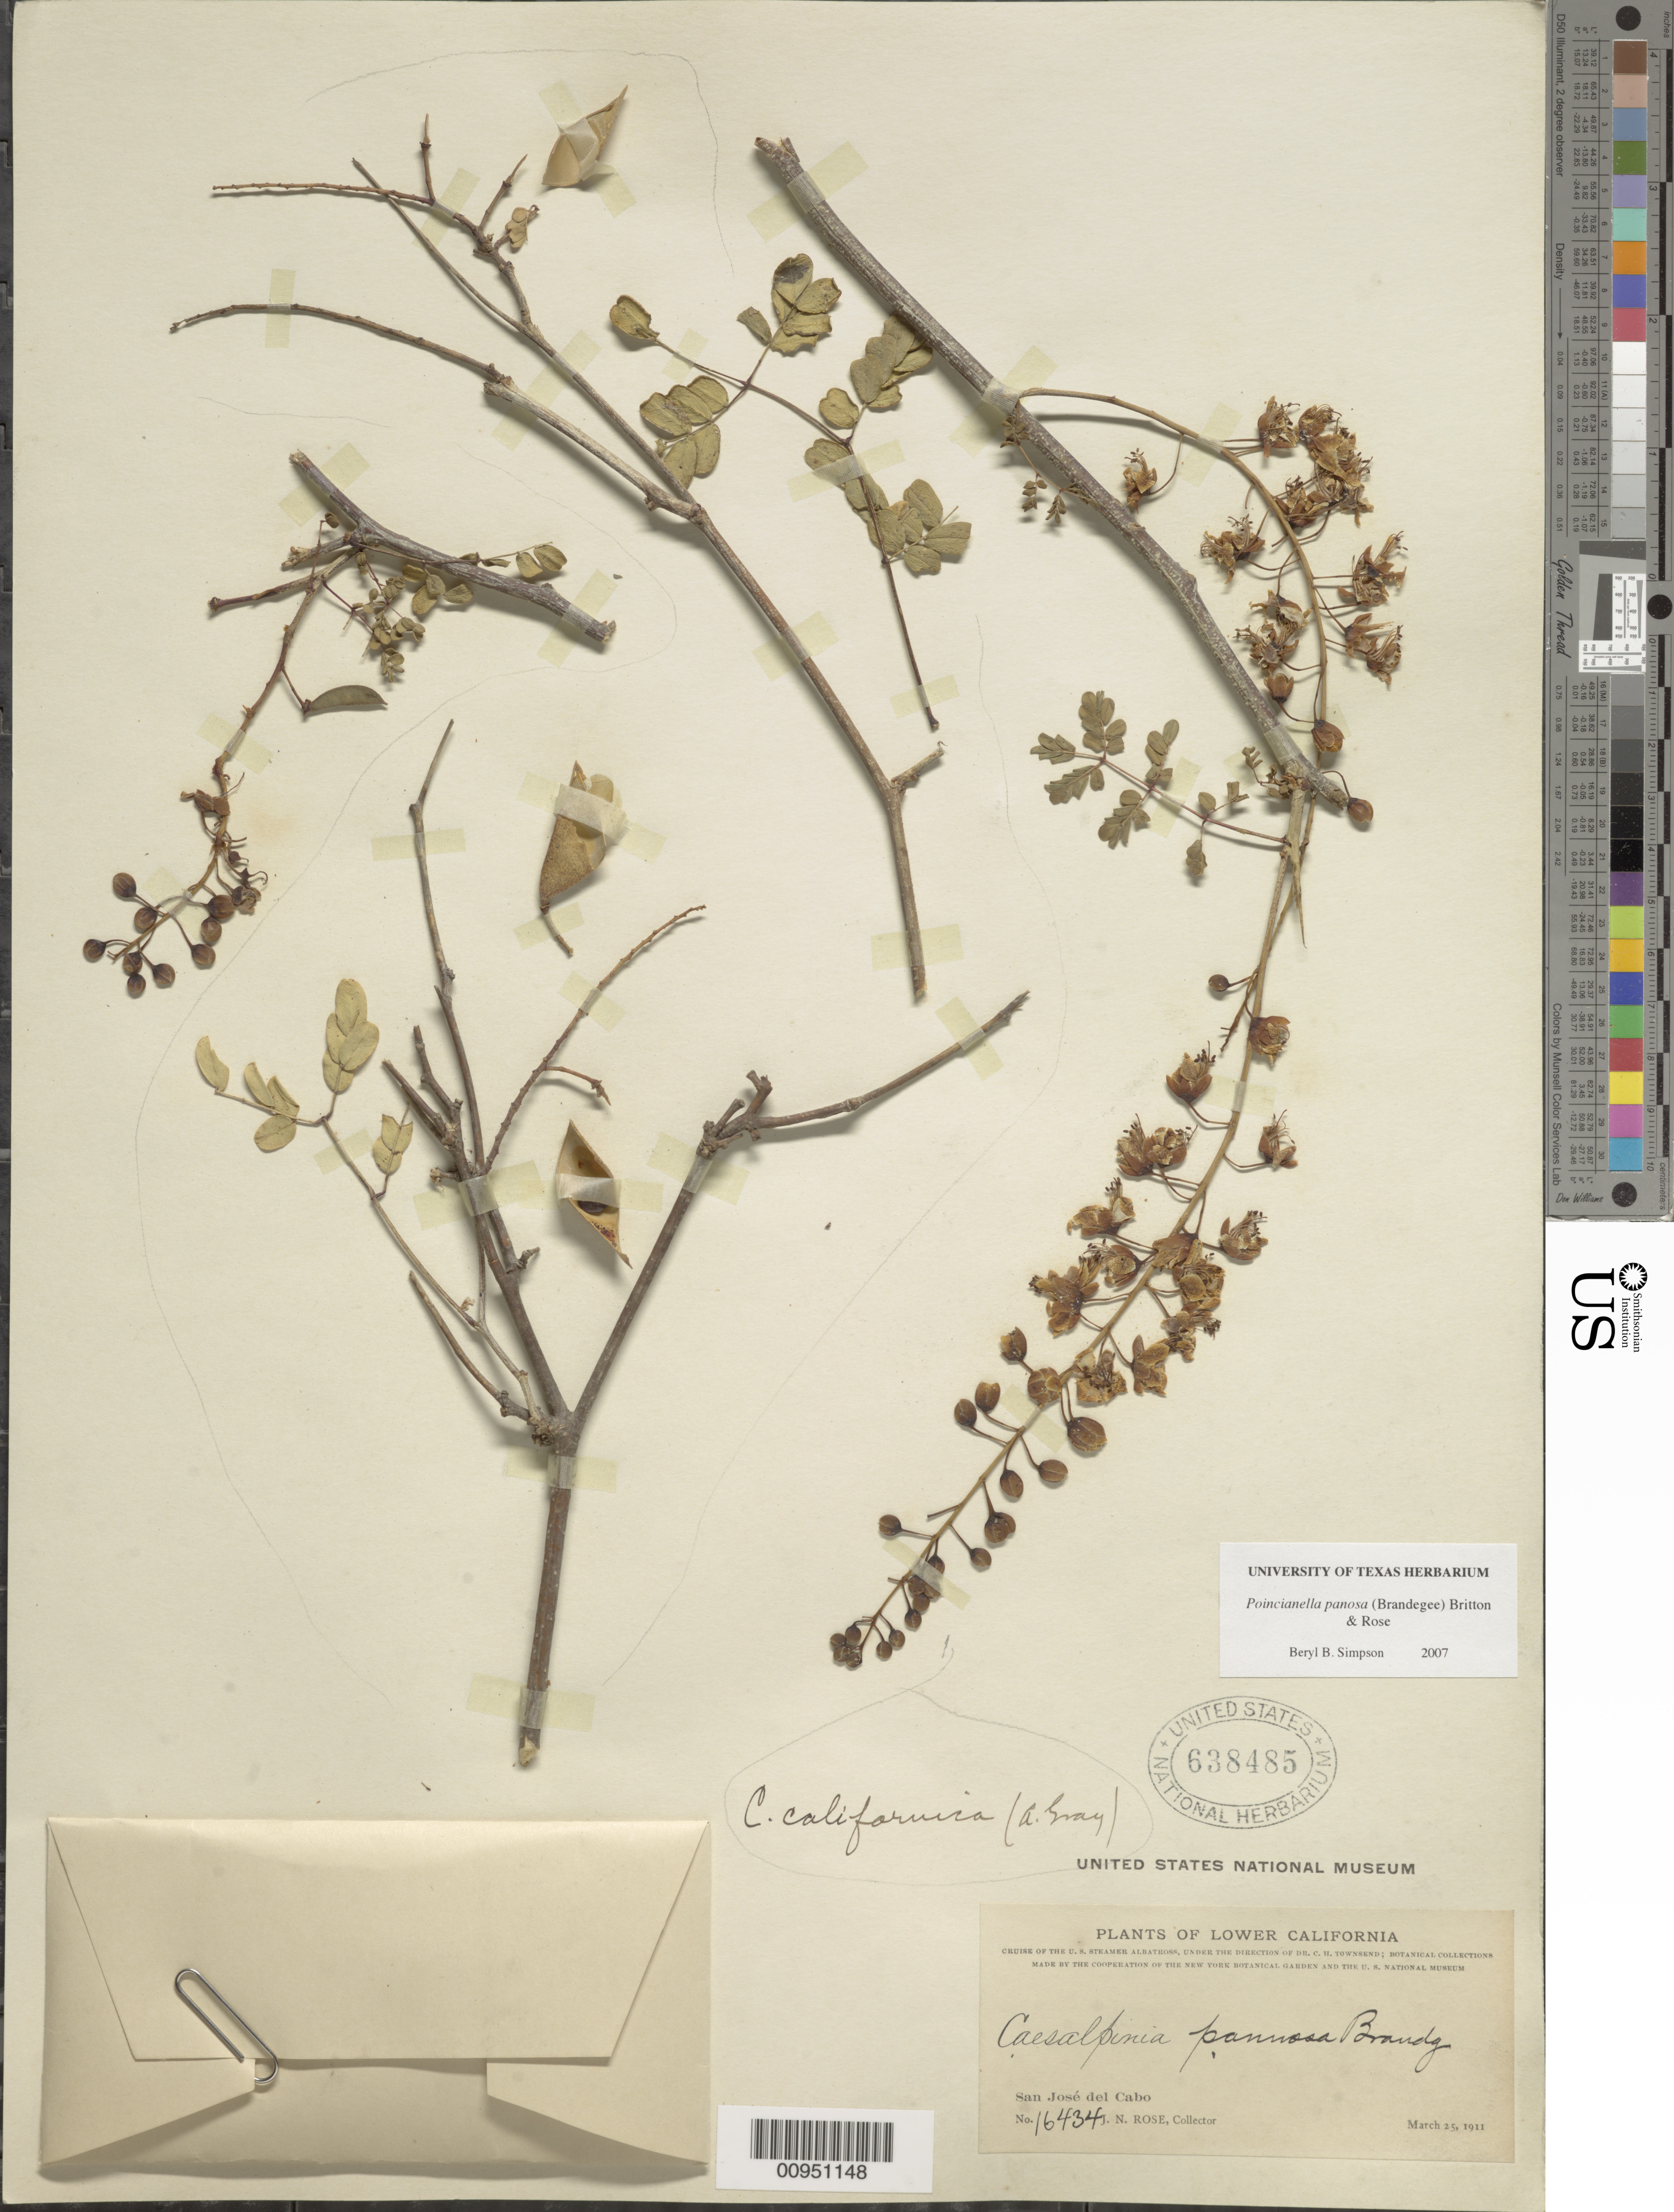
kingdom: Plantae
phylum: Tracheophyta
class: Magnoliopsida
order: Fabales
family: Fabaceae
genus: Erythrostemon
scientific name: Erythrostemon pannosus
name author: (K. Brandegee) Gagnon & G.P. Lewis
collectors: J. N. Rose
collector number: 16434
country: Mexico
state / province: Baja California Sur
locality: San Jose del Cabo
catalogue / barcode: US 638485